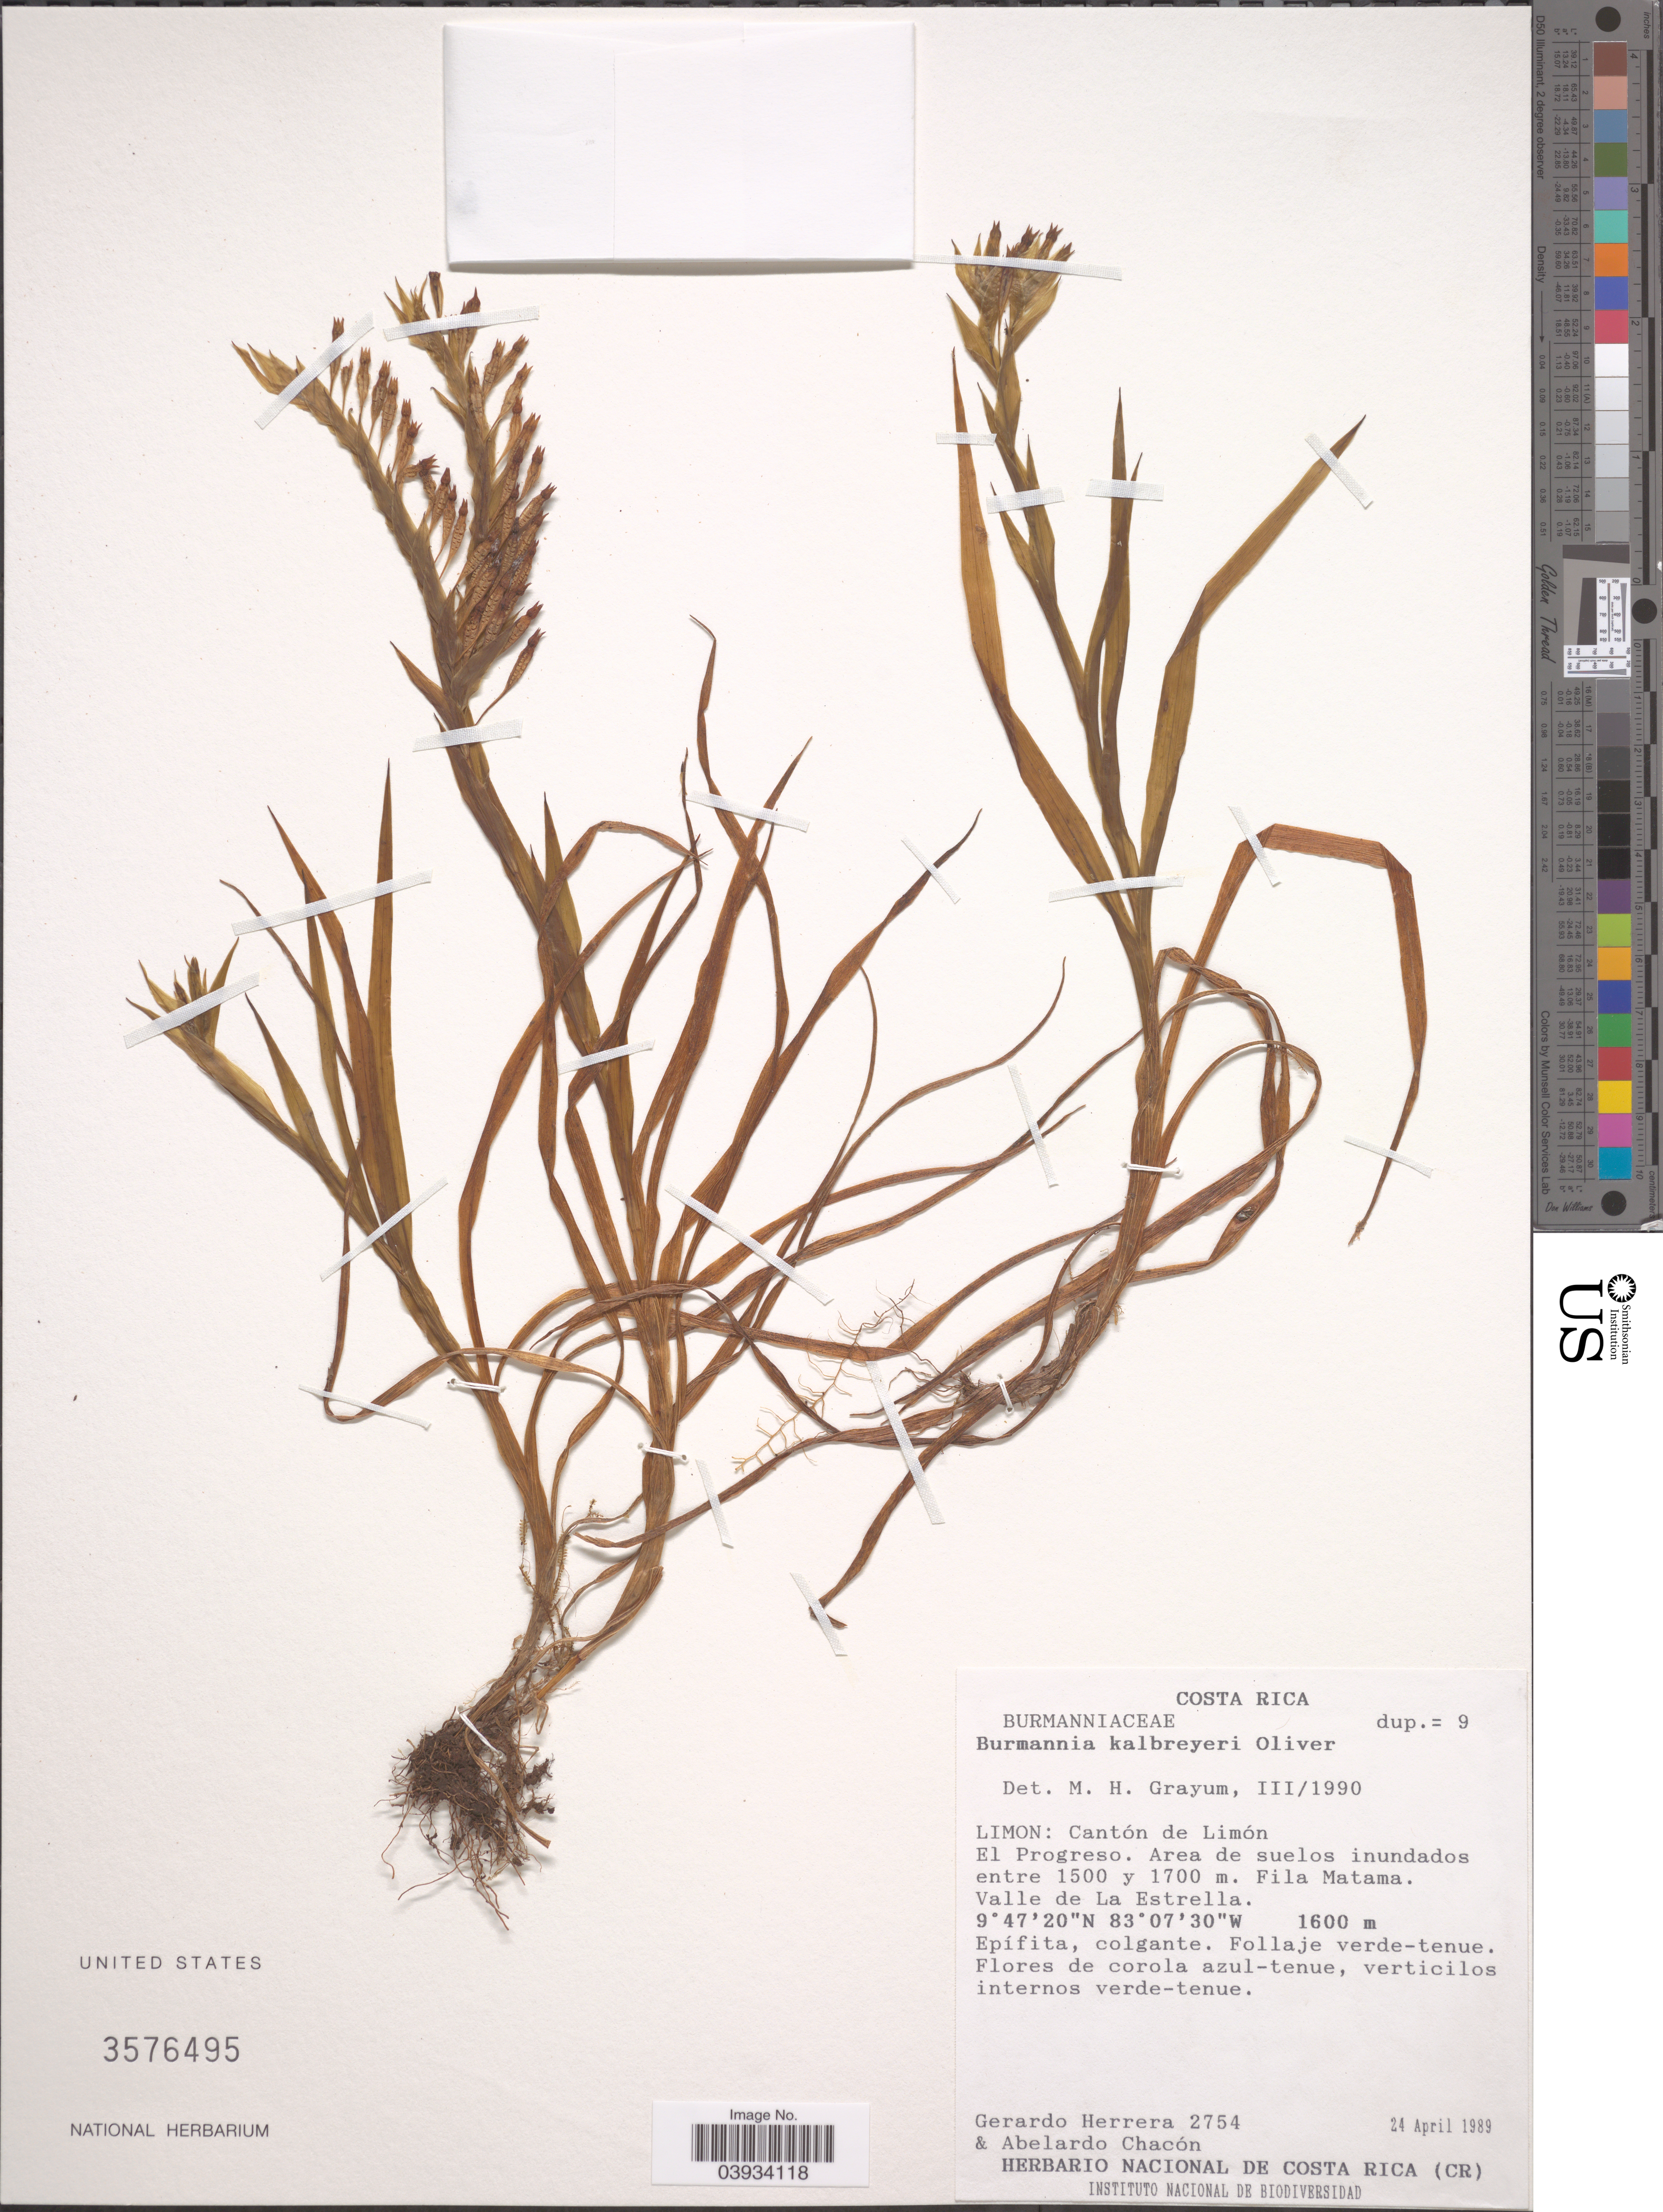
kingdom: Plantae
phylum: Tracheophyta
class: Liliopsida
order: Dioscoreales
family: Burmanniaceae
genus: Burmannia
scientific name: Burmannia kalbreyeri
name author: Oliv.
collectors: G. Herrera & A. Chacon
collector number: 2754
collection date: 1989-04-24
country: Costa Rica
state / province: Limón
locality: Cantón de Limón. El Progreso. Area de suelos inundados. Fila Matama. Valle de La Estrella.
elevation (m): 1600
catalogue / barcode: US 3576495